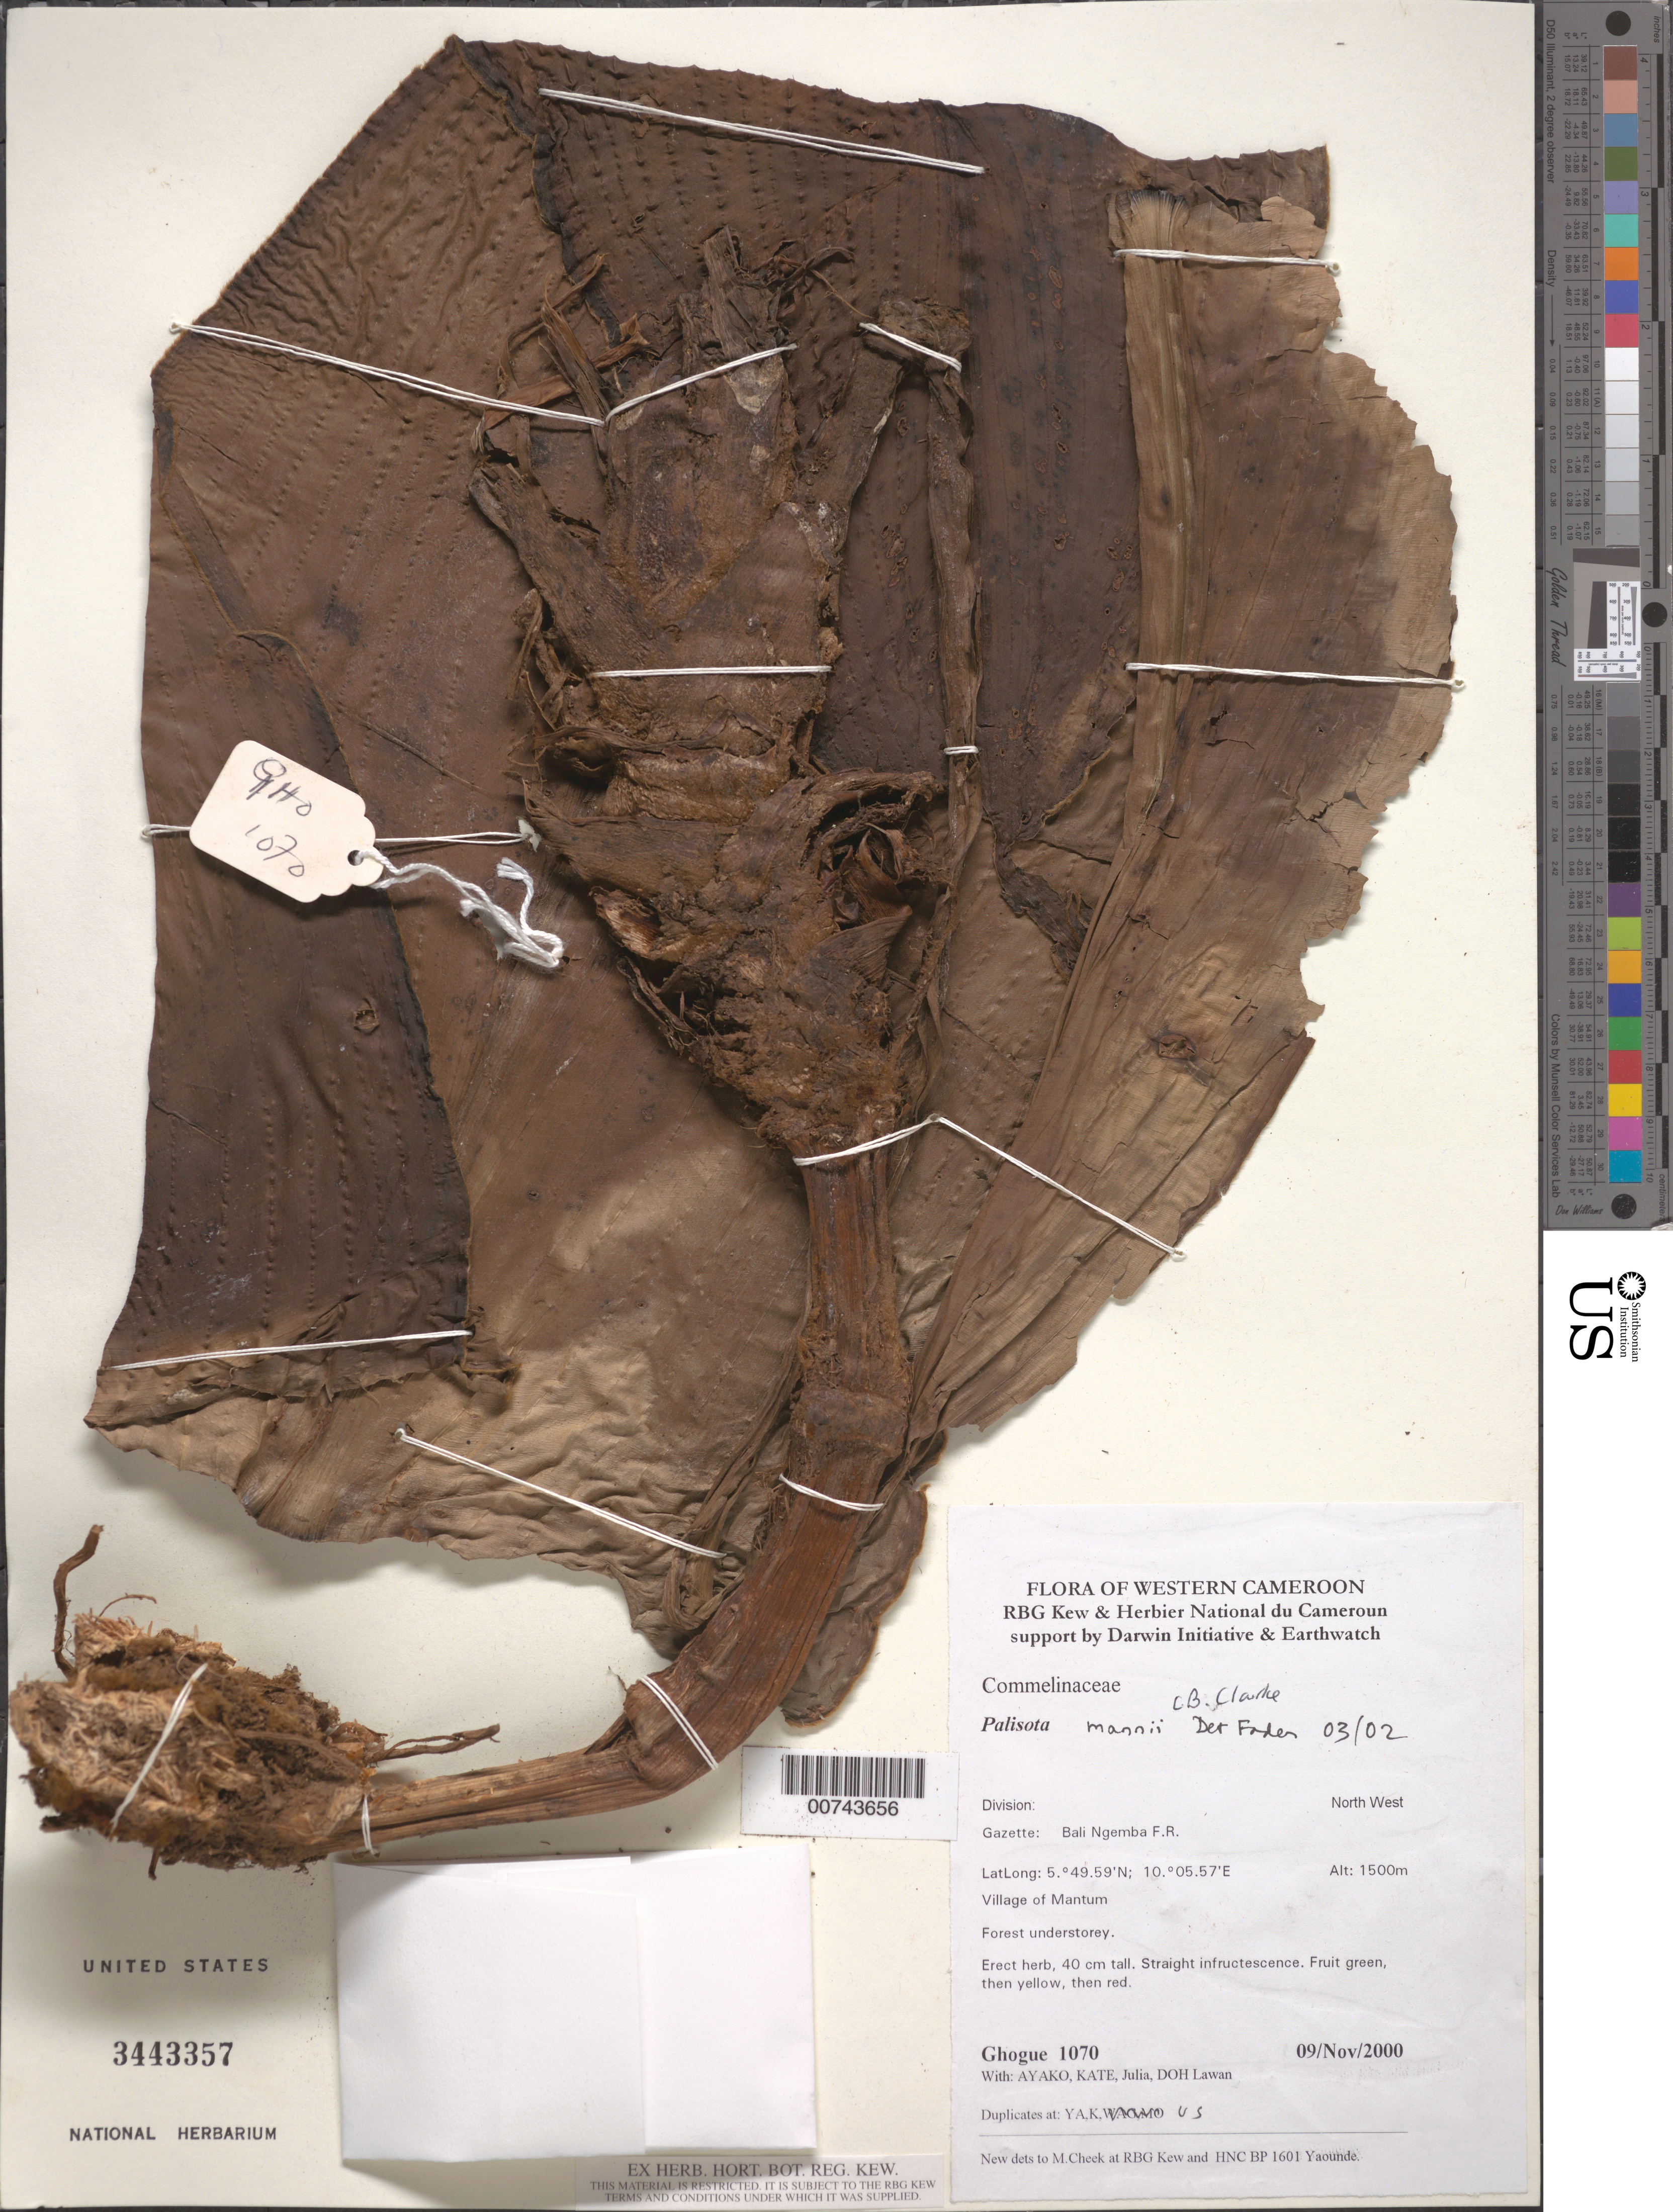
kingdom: Plantae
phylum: Tracheophyta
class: Liliopsida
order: Commelinales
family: Commelinaceae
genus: Palisota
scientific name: Palisota mannii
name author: C.B. Clarke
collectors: -- Ghogue, -- Ayako, J. Kate & C. Lowan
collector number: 1070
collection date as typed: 09 Nov 2000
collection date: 2000-11-09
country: Cameroon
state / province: Nord-Ouest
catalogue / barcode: US 3443357